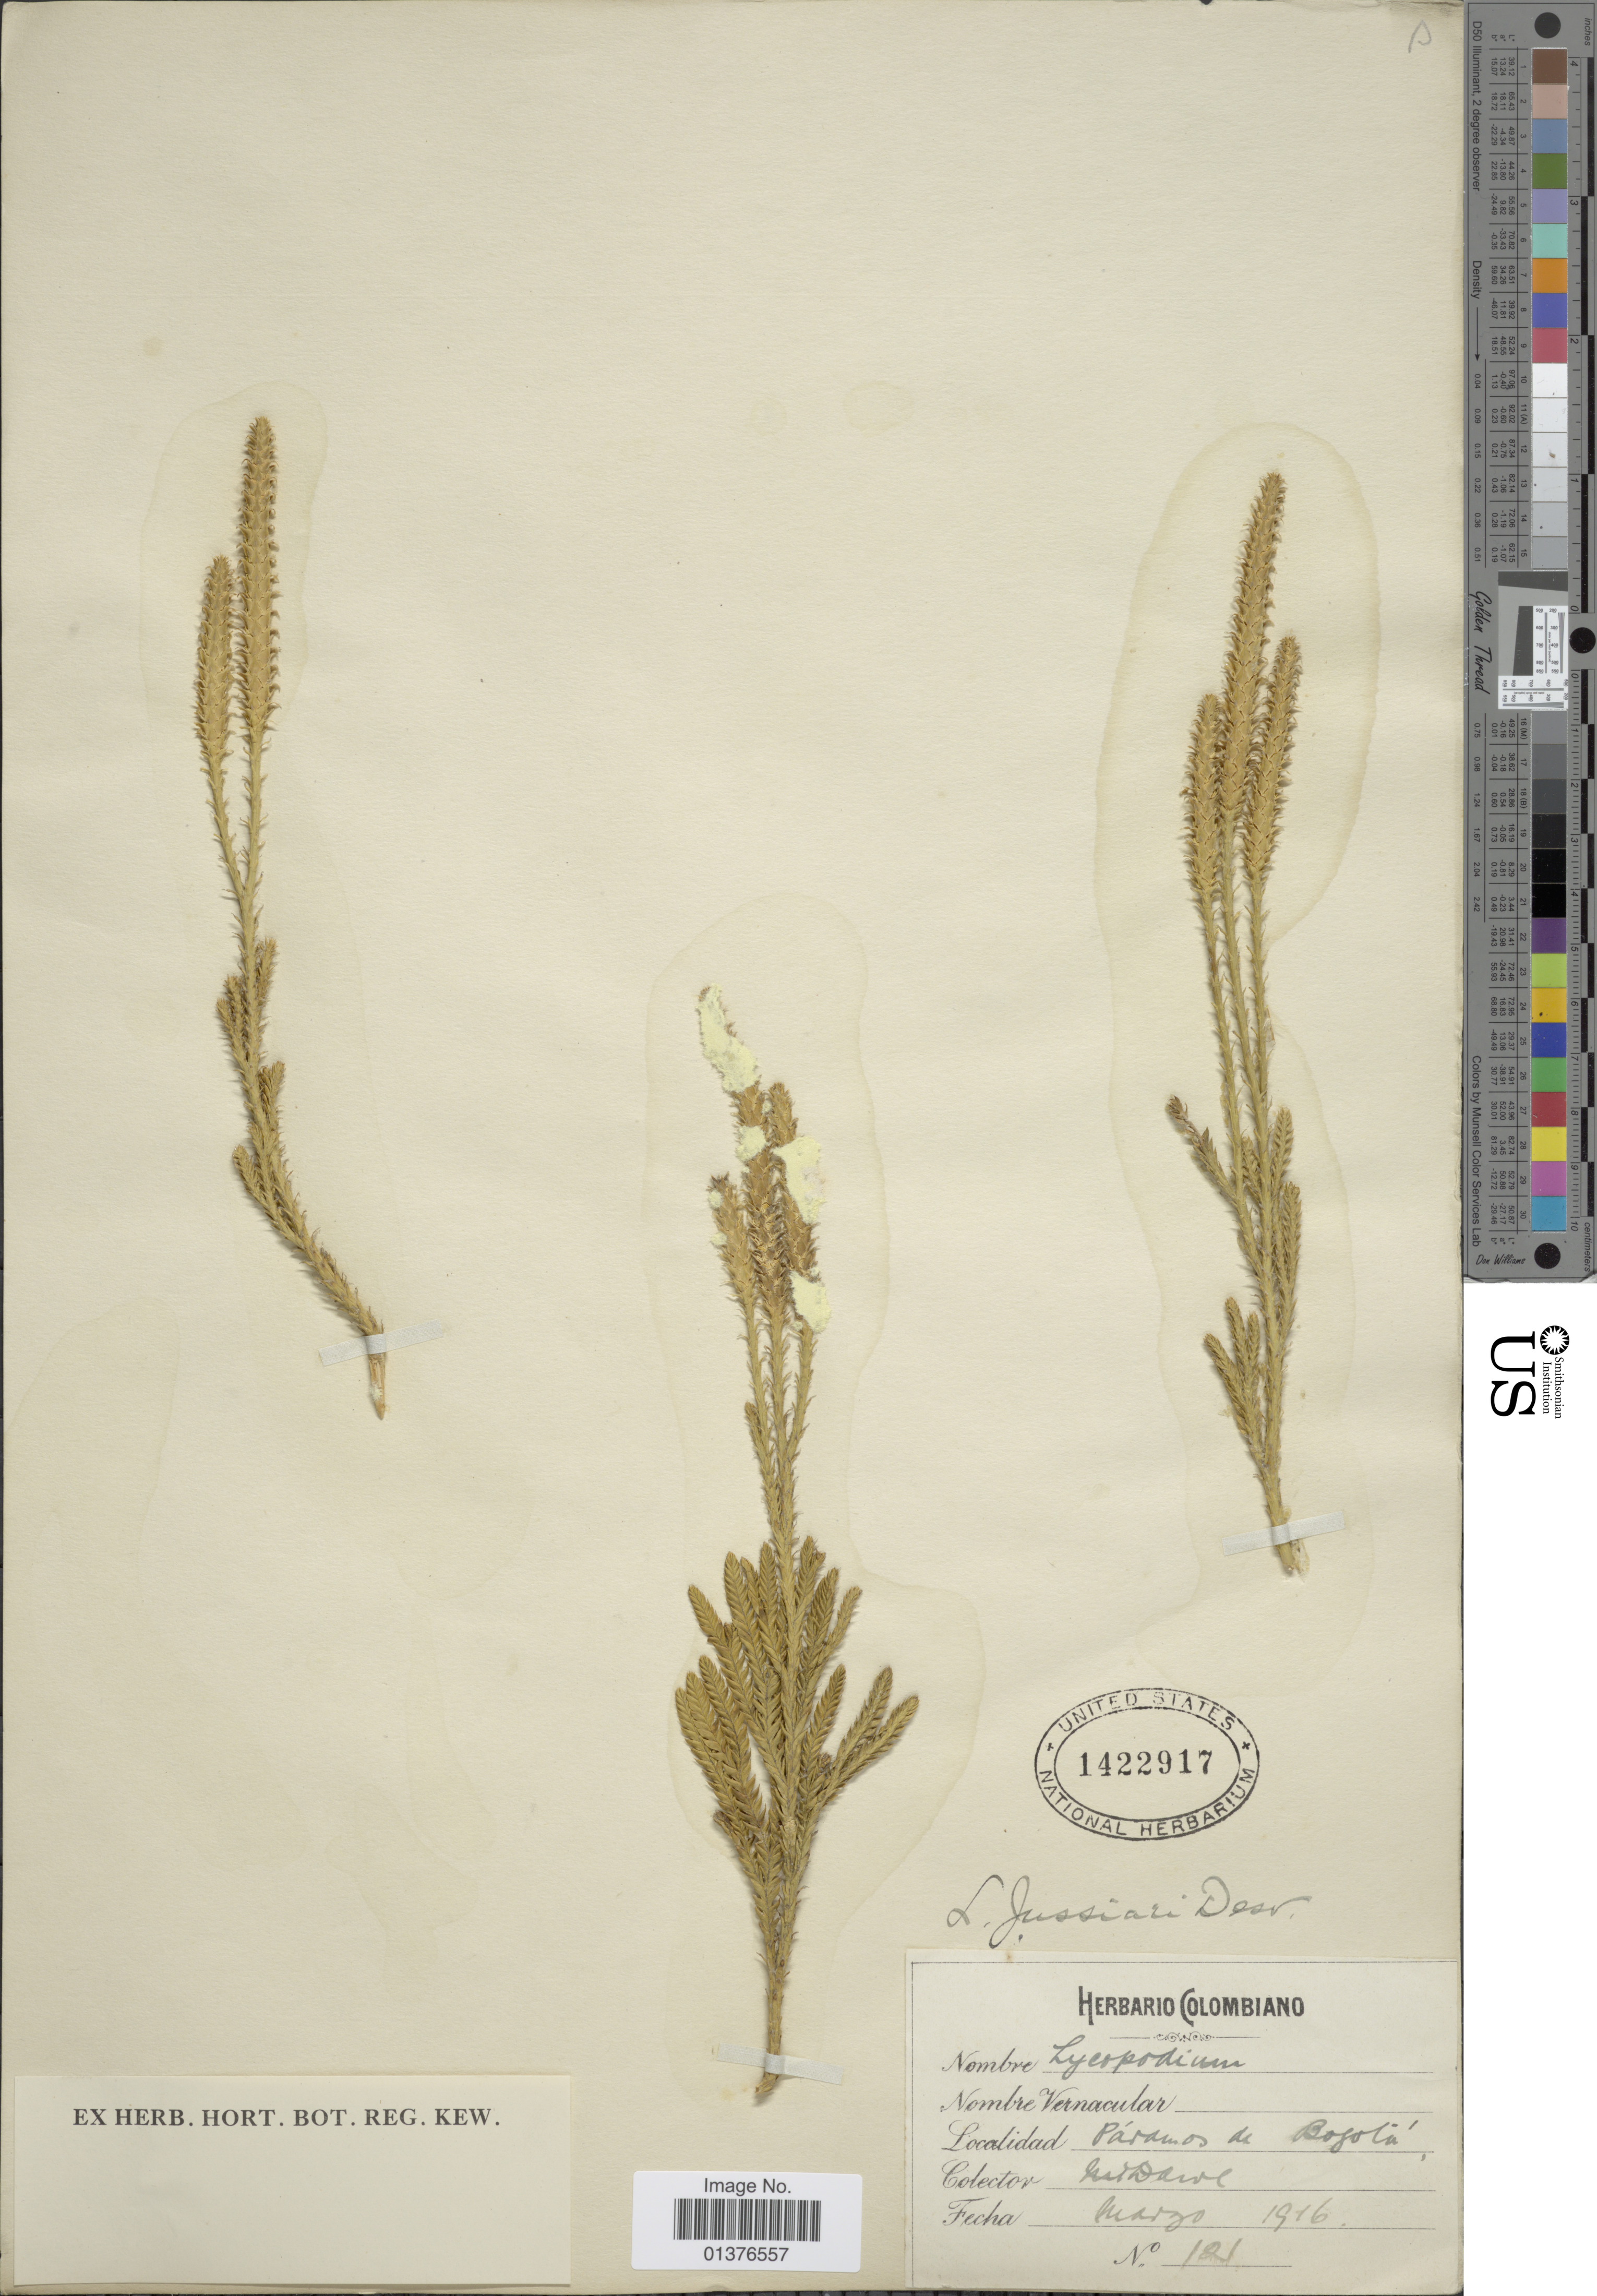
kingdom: Plantae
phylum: Tracheophyta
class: Lycopodiopsida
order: Lycopodiales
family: Lycopodiaceae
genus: Diphasium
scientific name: Diphasium jussiaei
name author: (Desv.) C. Presl ex Rothm.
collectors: M. T. Dawe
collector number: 121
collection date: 1916-03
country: Colombia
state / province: Bogota D.C.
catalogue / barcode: US 1422917